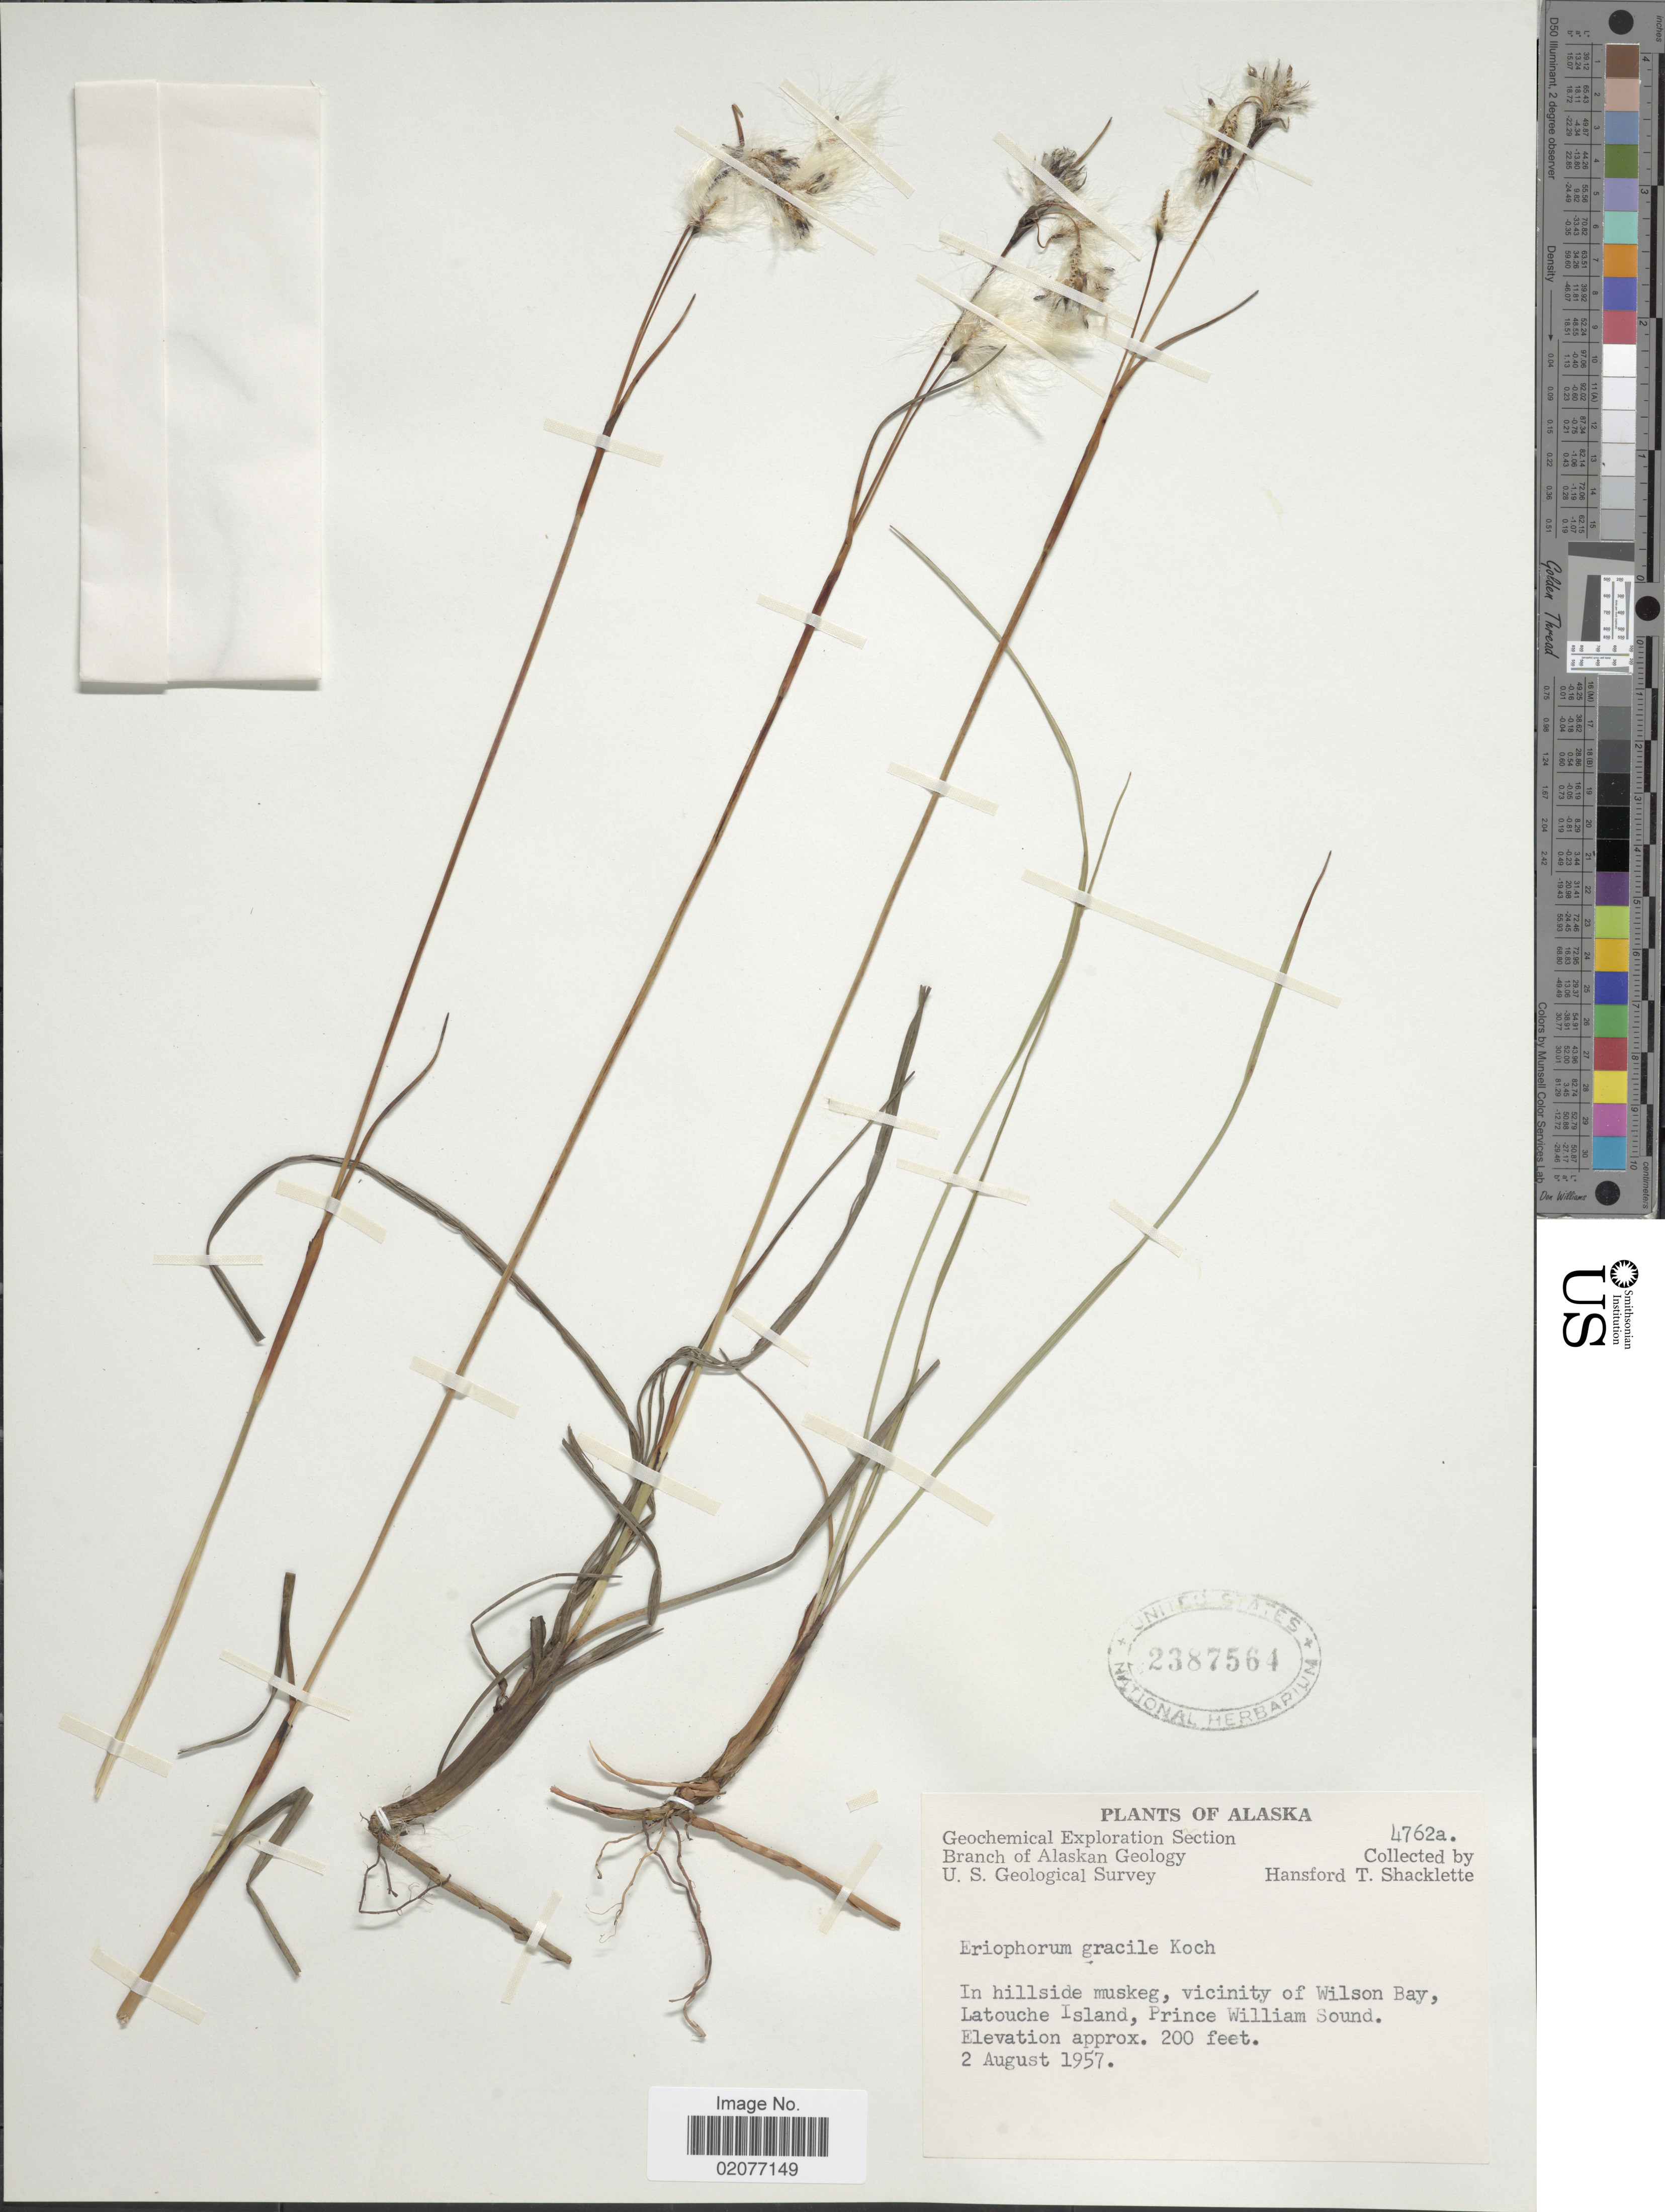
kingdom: Plantae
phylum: Tracheophyta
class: Liliopsida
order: Poales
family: Cyperaceae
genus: Eriophorum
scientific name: Eriophorum gracile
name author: W.D.J. Koch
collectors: H. Shacklette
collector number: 4762a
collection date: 1957-08-02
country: United States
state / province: Alaska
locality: Alaska, In hillside muskeg, vicinity of Wilson Bay, Latouche Island, Prince William Sound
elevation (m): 61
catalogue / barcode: US 2387564